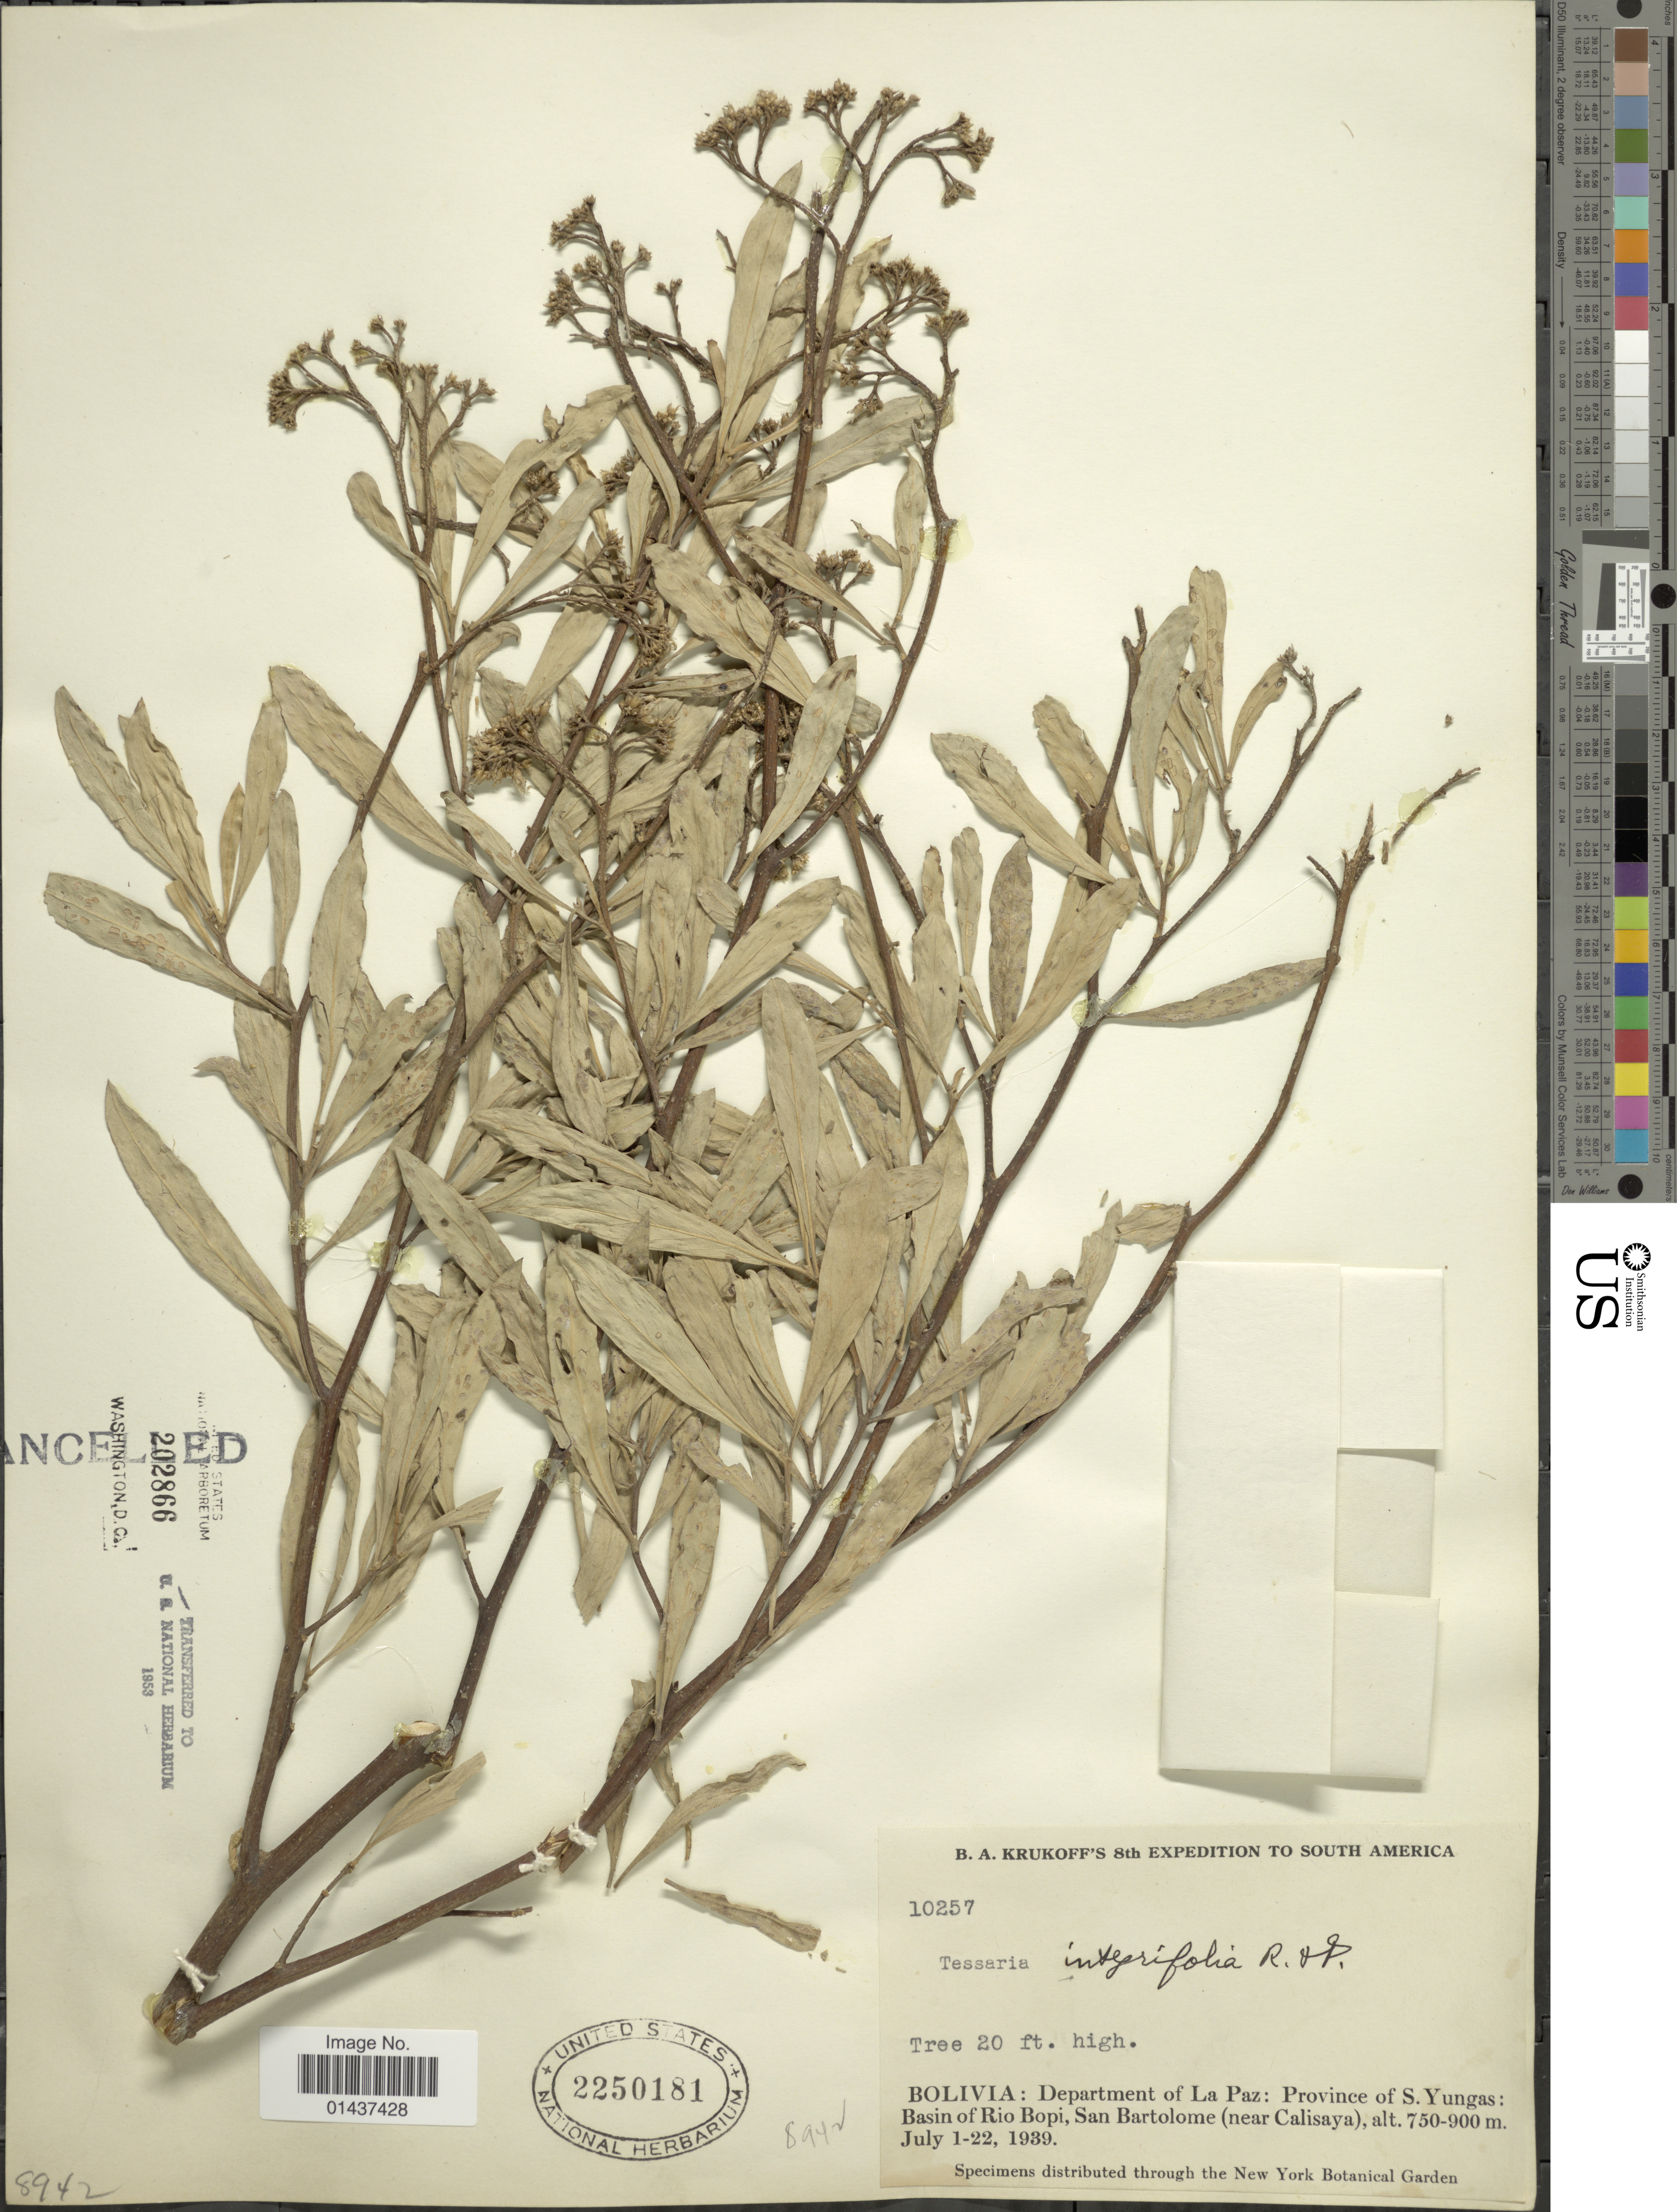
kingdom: Plantae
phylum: Tracheophyta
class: Magnoliopsida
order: Asterales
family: Asteraceae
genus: Tessaria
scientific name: Tessaria integrifolia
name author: Ruiz & Pav.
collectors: B. A. Krukoff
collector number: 10257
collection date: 1939-07-01/1939-07-22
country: Bolivia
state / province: La Paz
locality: Province of S. Yungas: Basin of Rio Bopi, San Bartolome (near Calisaya)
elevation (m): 750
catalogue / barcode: US 2250181